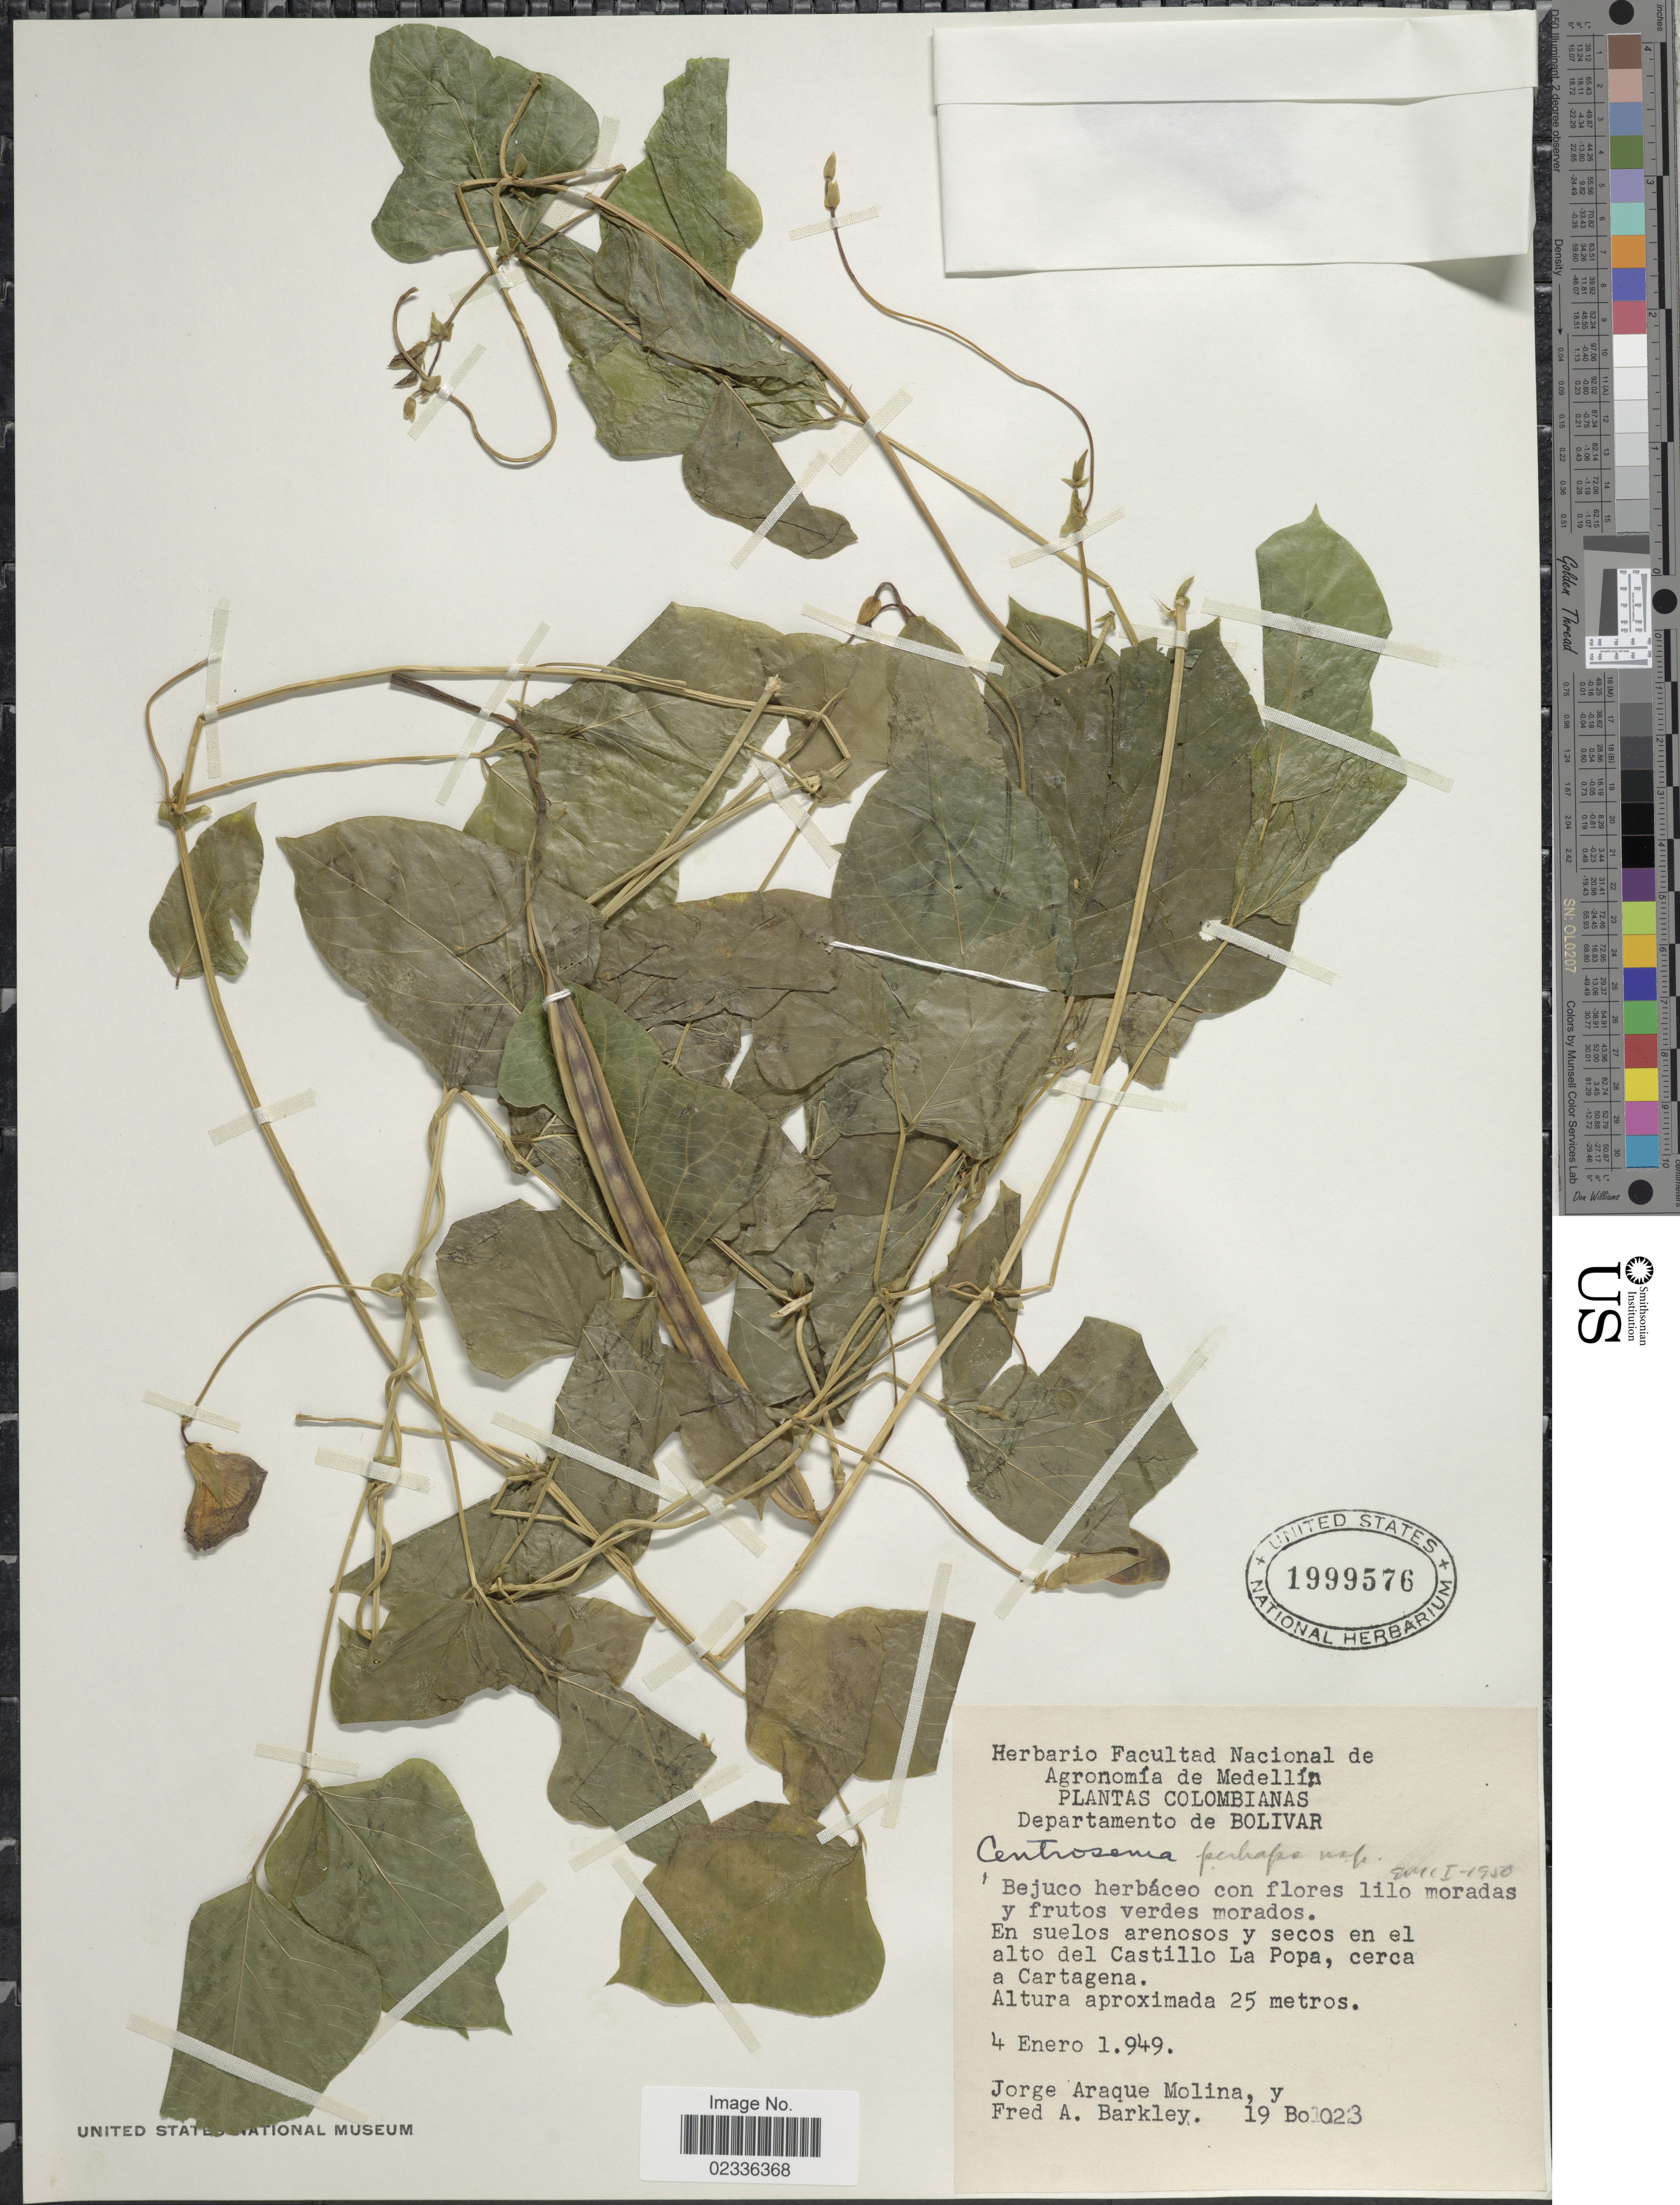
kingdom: Plantae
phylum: Tracheophyta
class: Magnoliopsida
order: Fabales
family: Fabaceae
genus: Centrosema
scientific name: Centrosema sp.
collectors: J. Araque Molina & F. A. Barkley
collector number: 19Bo023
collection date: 1949-01-04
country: Colombia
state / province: Bolívar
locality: En suelos arenosos y secos en el alto del Castillo La Popa, cerca a Cartagena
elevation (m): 25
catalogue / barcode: US 1999576